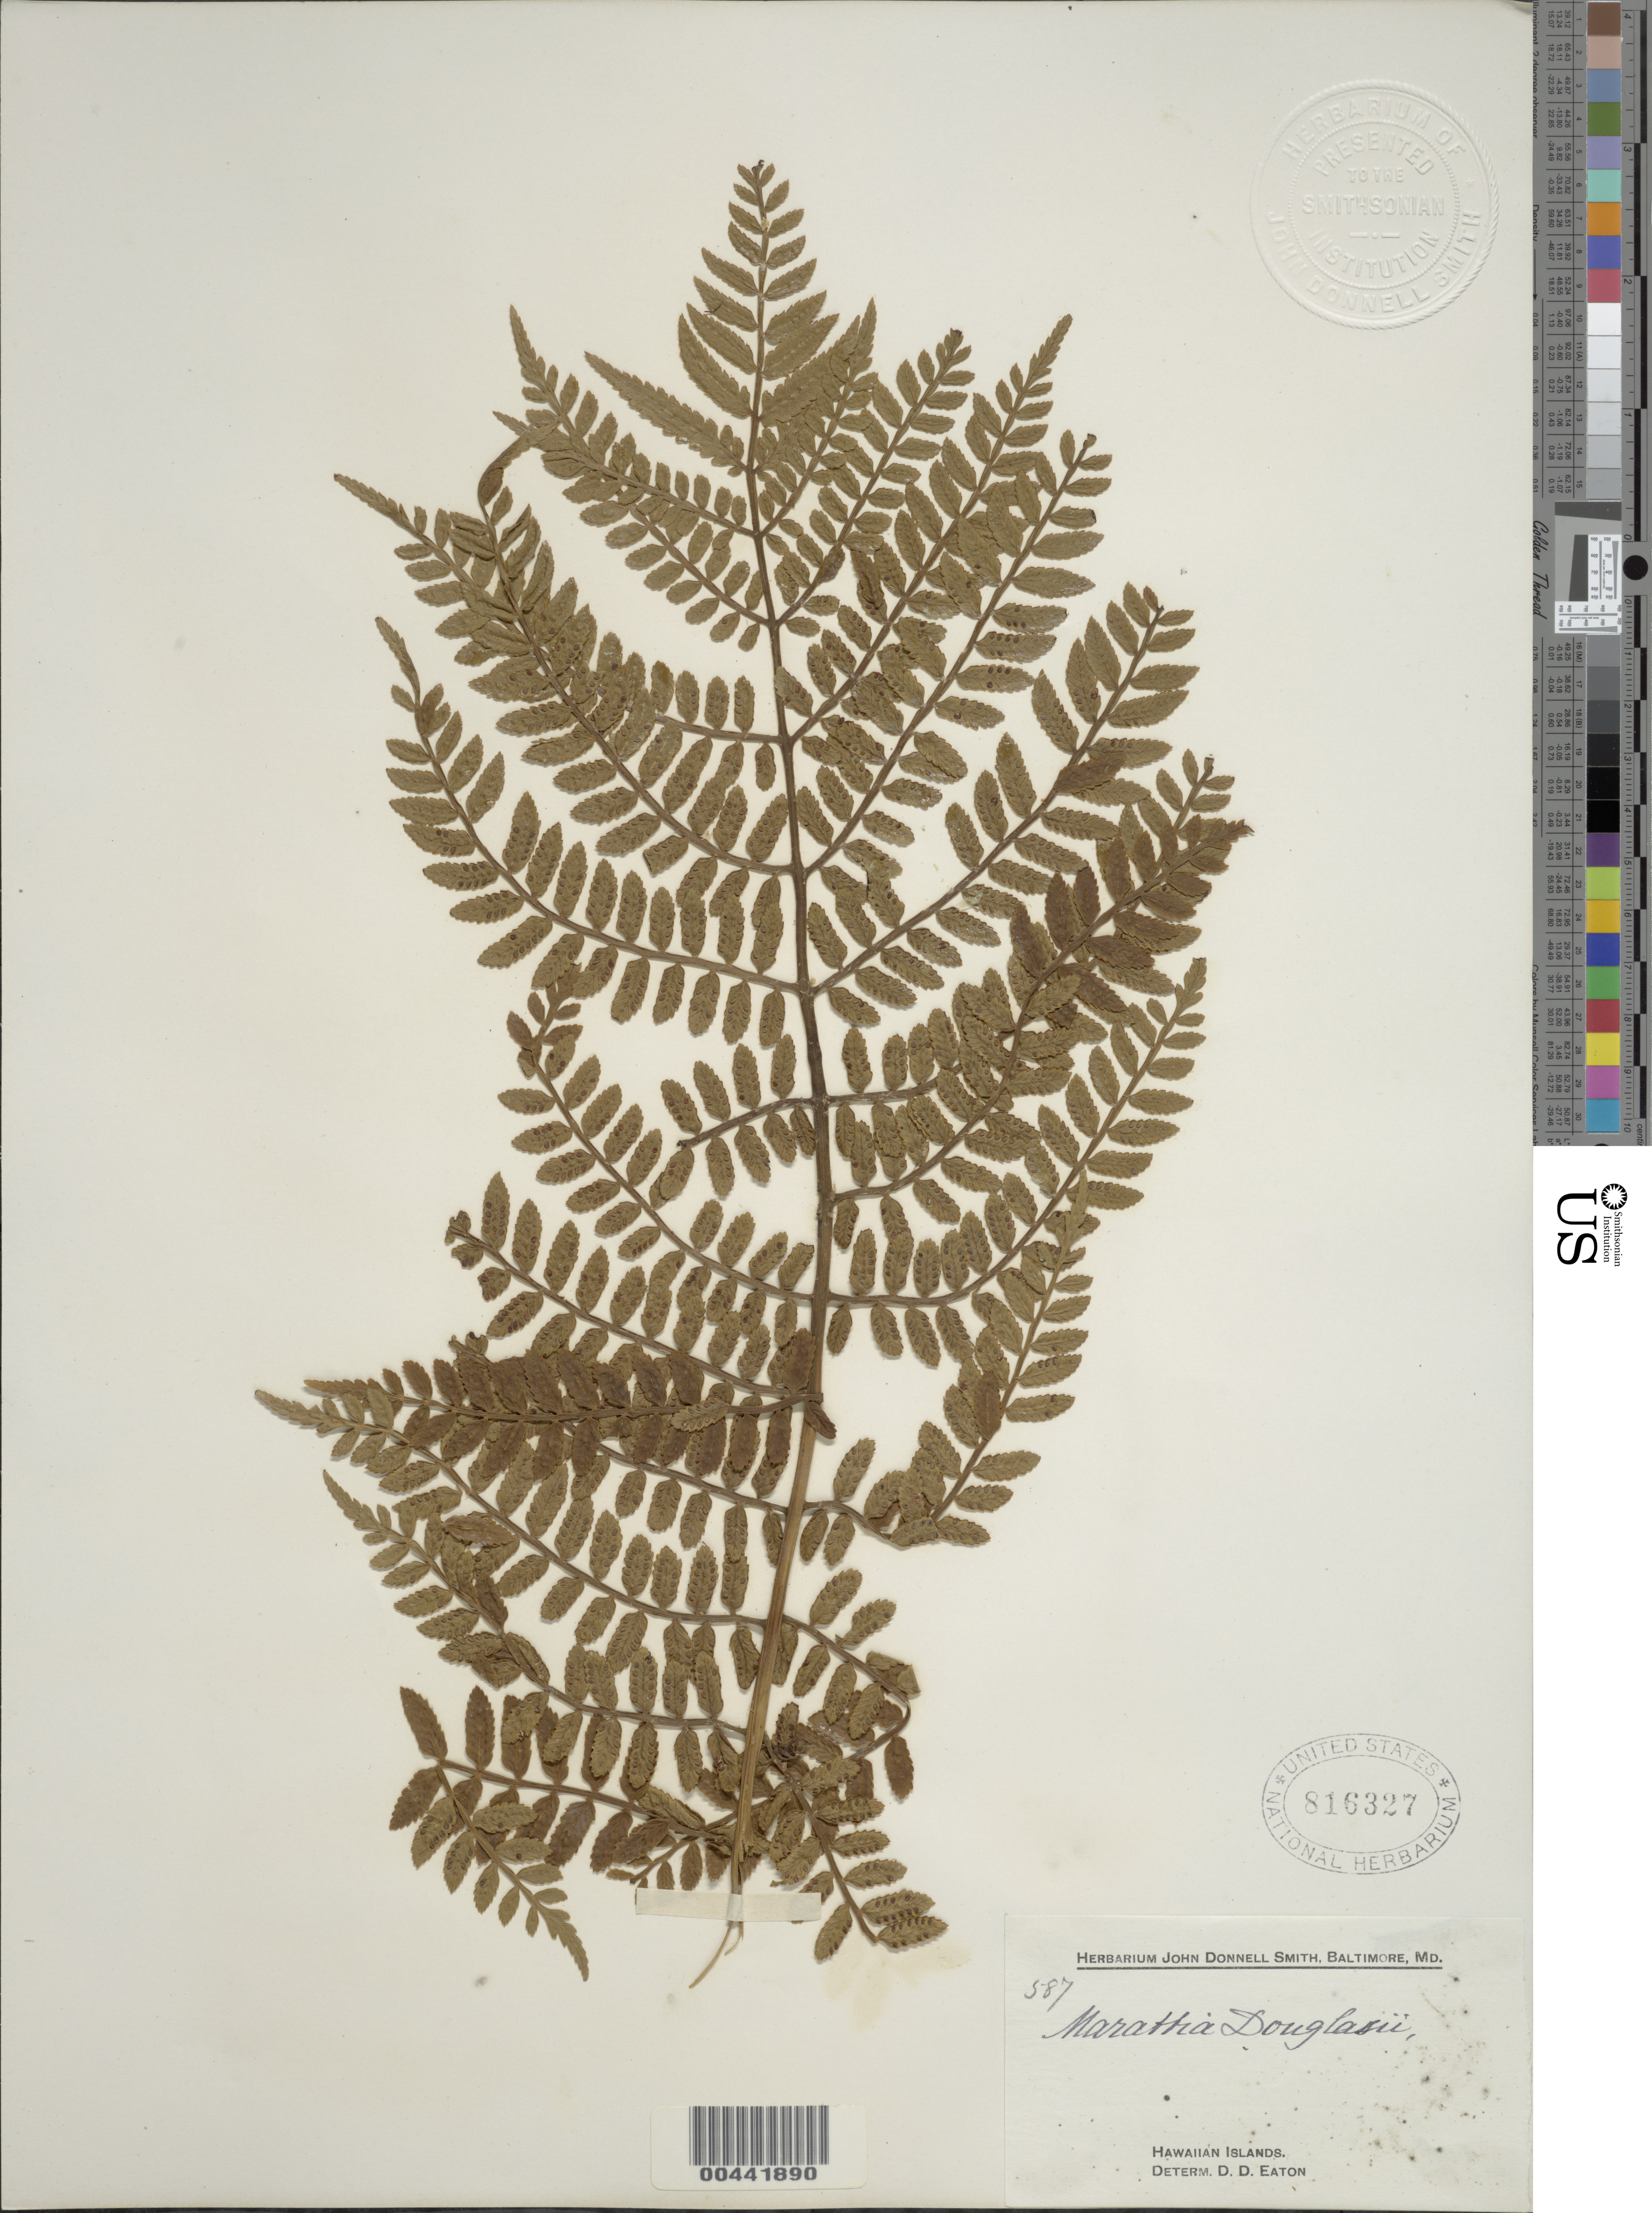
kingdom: Plantae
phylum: Tracheophyta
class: Polypodiopsida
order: Marattiales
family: Marattiaceae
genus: Marattia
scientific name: Marattia douglasii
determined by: Eaton, D. D.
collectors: J. Donnell Smith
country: United States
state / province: Hawaii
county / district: Hawaii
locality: Hawaiian Islands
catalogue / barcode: US 816327